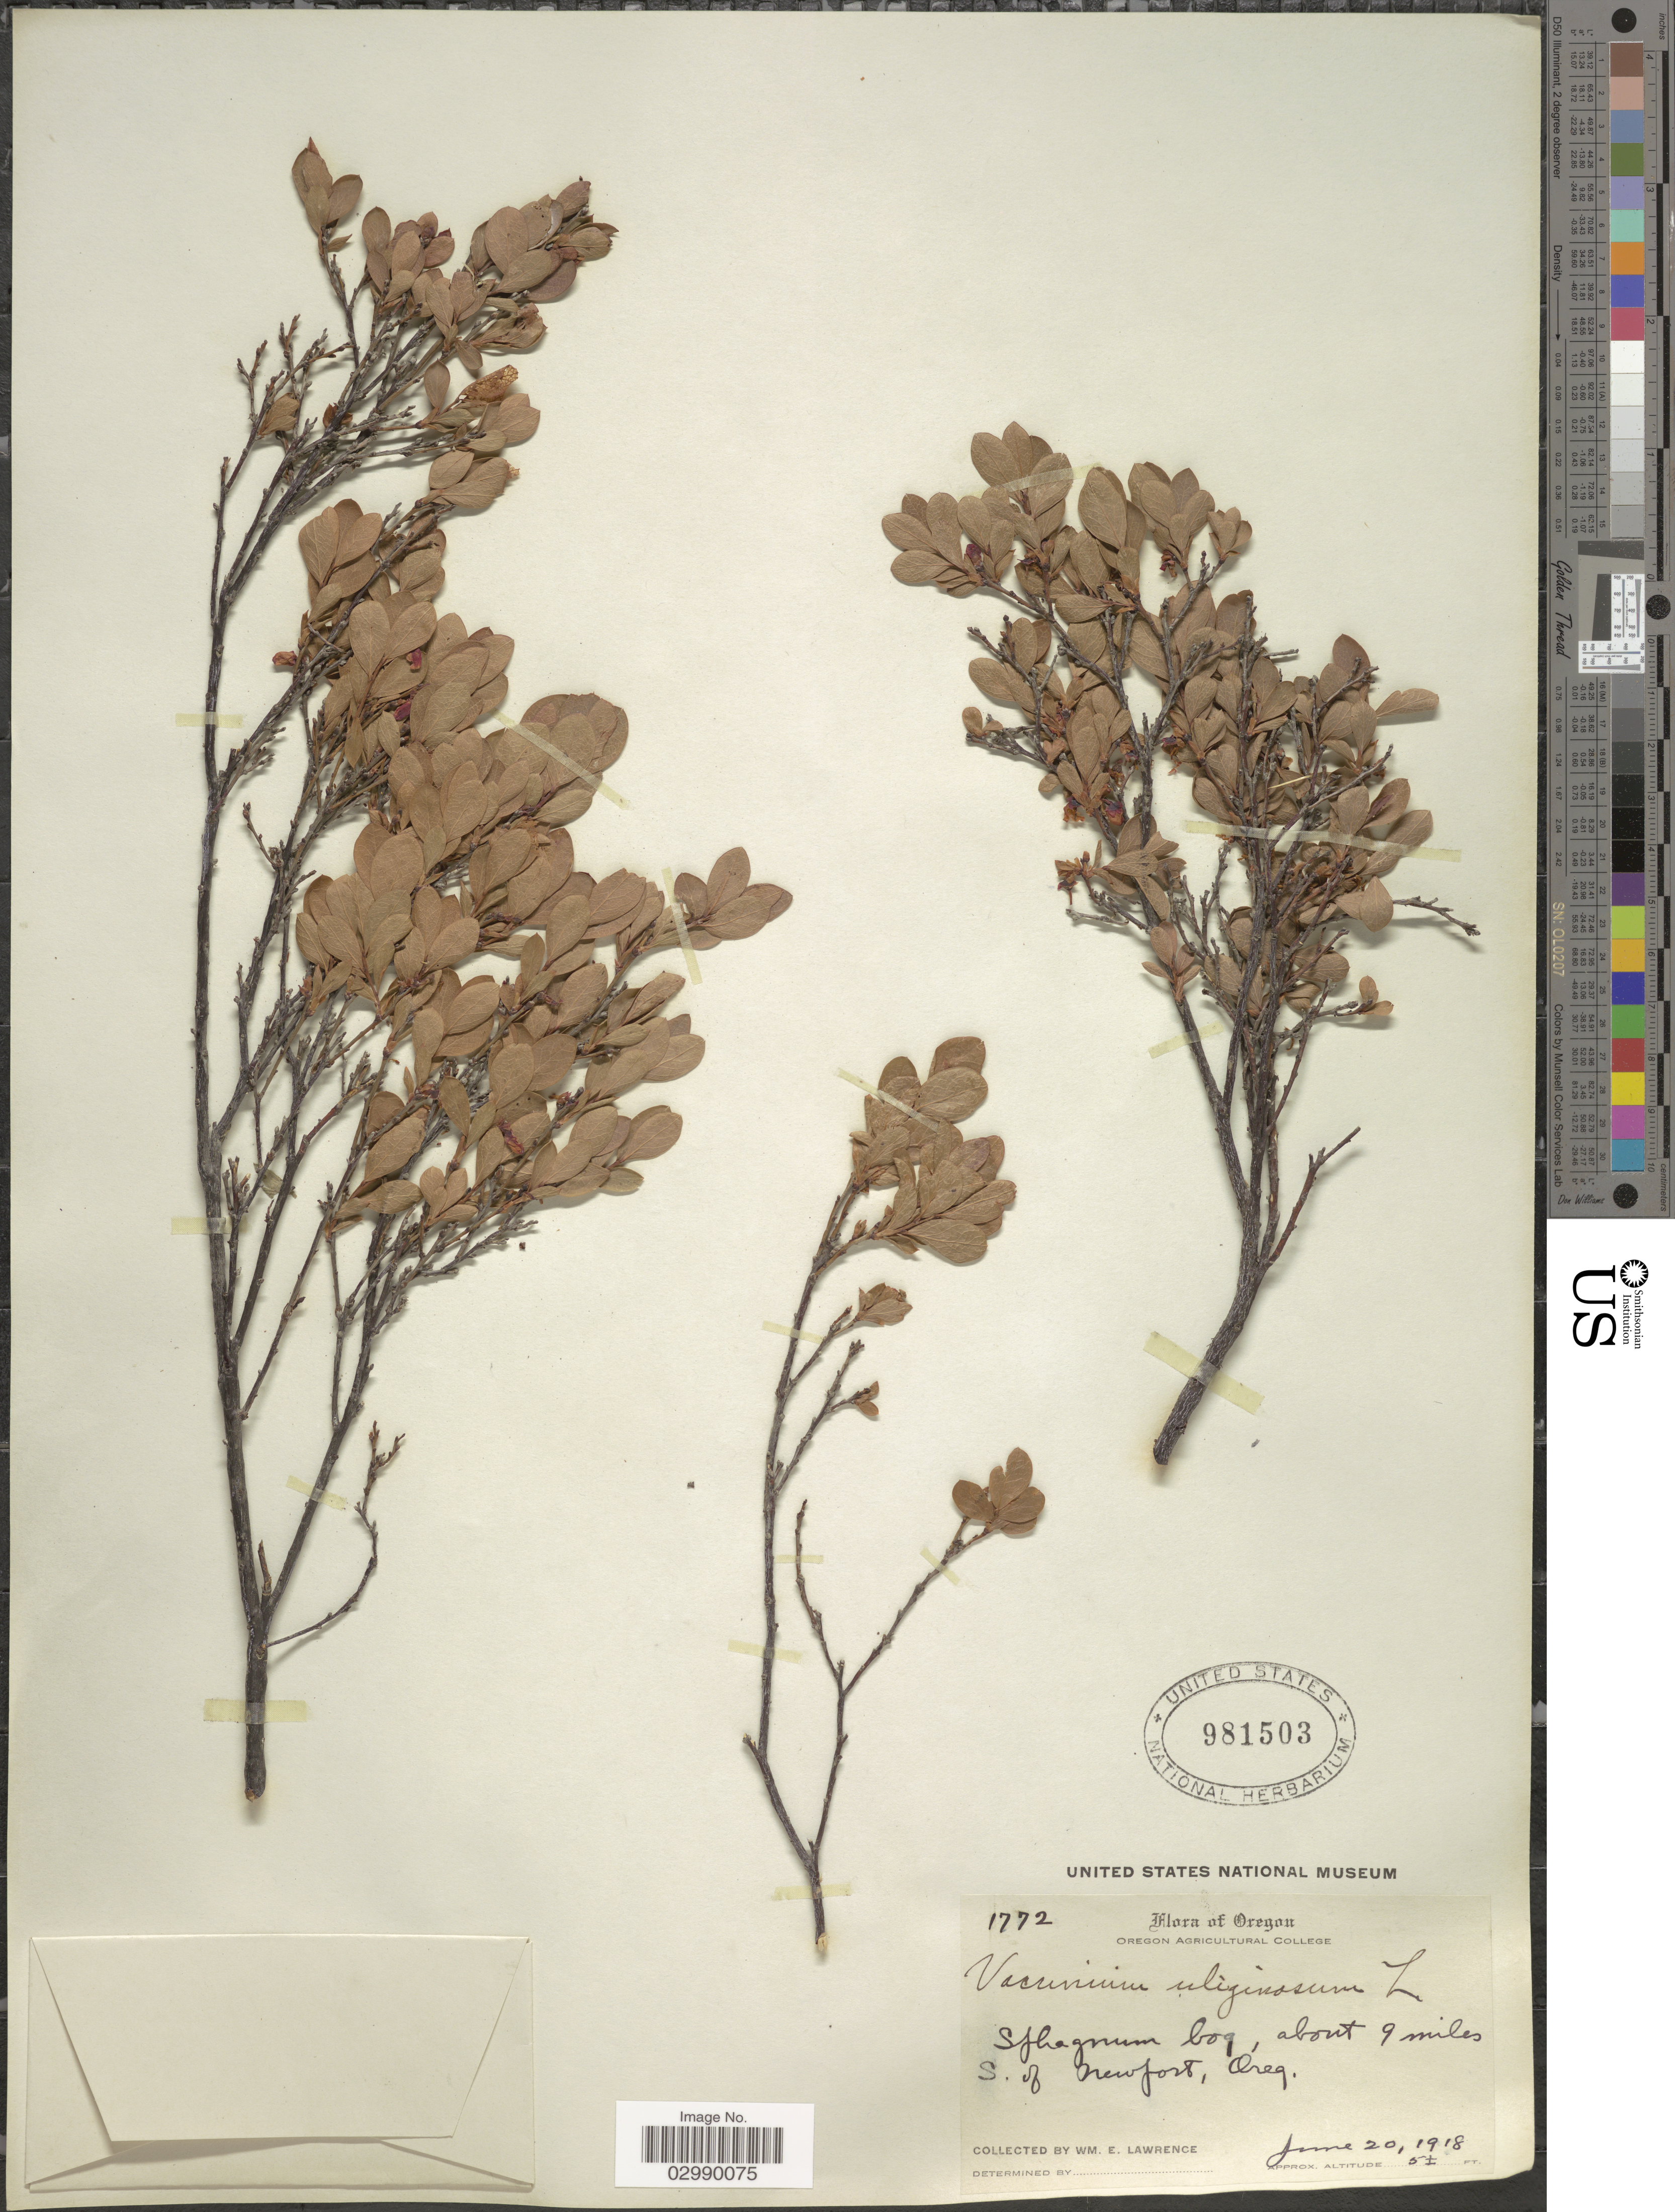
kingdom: Plantae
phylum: Tracheophyta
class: Magnoliopsida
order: Ericales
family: Ericaceae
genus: Vaccinium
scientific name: Vaccinium uliginosum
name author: L.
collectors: W. Lawrence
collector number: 1772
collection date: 1918-06-20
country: United States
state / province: Oregon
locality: Sphagnum bog, about 9 miles S. of Newfort.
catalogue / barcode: US 981503